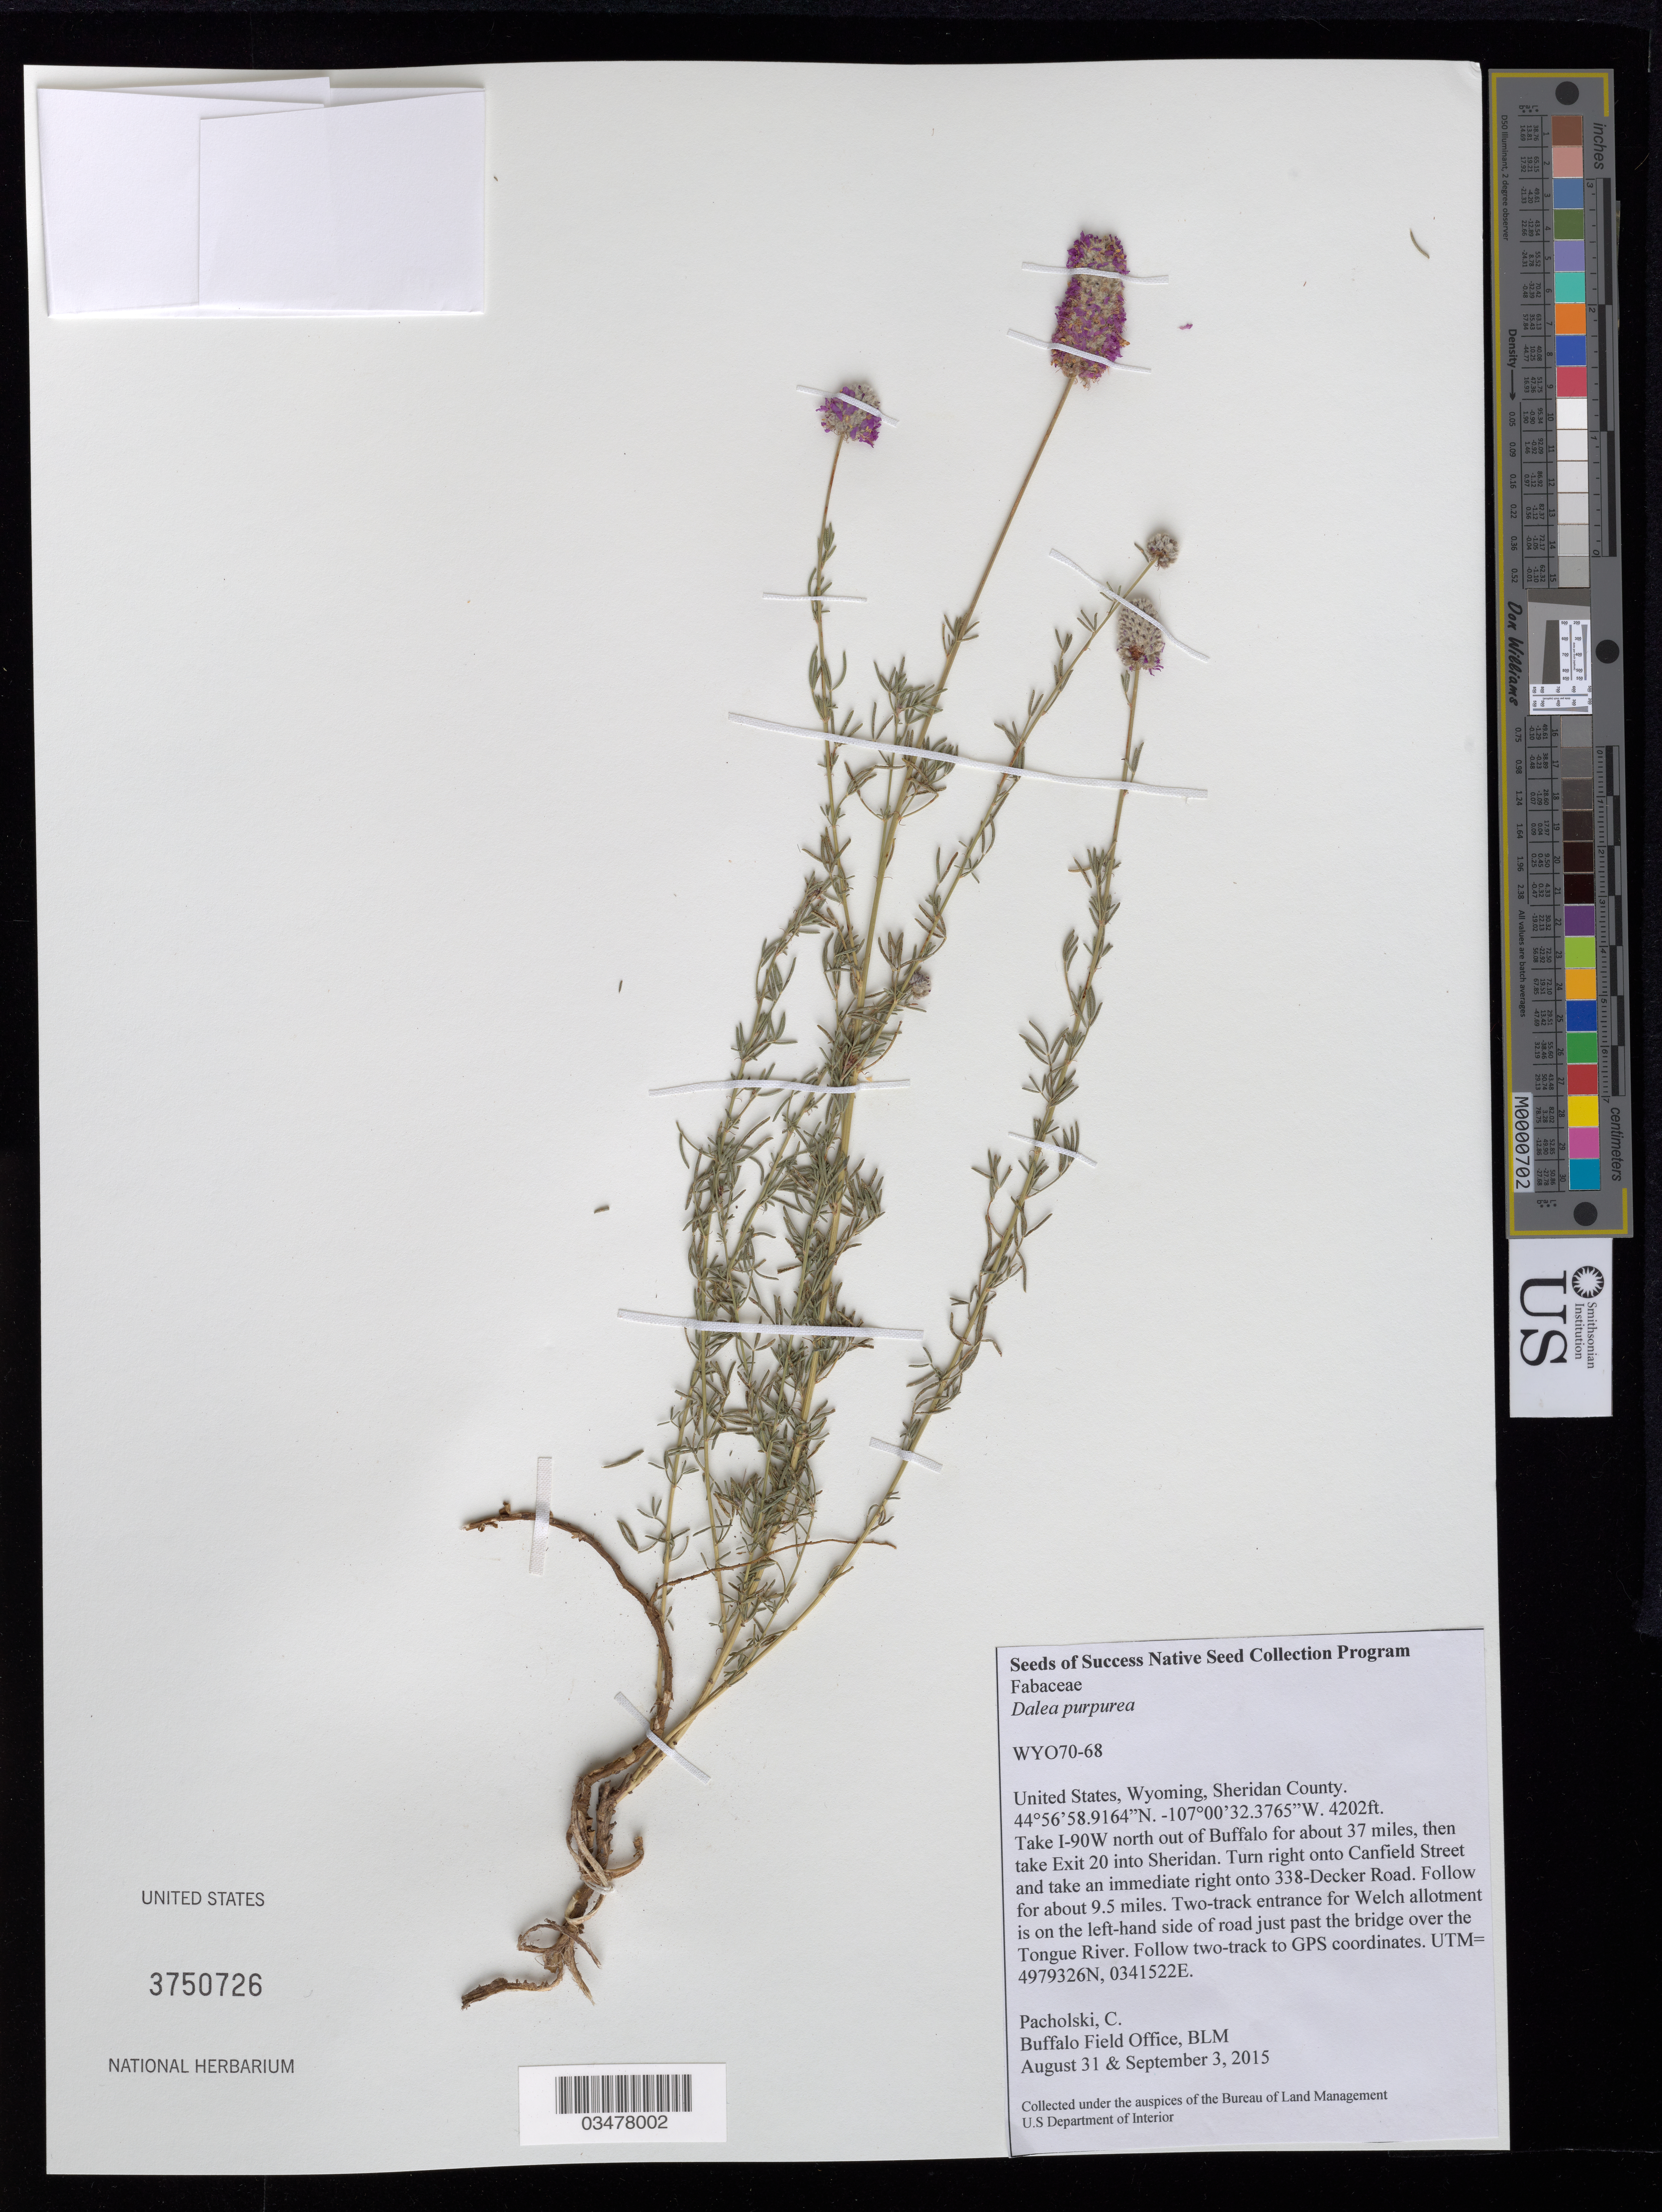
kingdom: Plantae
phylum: Tracheophyta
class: Magnoliopsida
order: Fabales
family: Fabaceae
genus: Dalea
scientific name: Dalea purpurea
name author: Vent.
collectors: C. Pacholski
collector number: WY070-68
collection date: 2015-08-31,2015-09-03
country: United States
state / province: Wyoming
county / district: Sheridan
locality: Welch allotment, just past the bridge over the Tongue River.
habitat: upland grassland, sagebrush steppe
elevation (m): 1281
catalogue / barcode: US 3750726